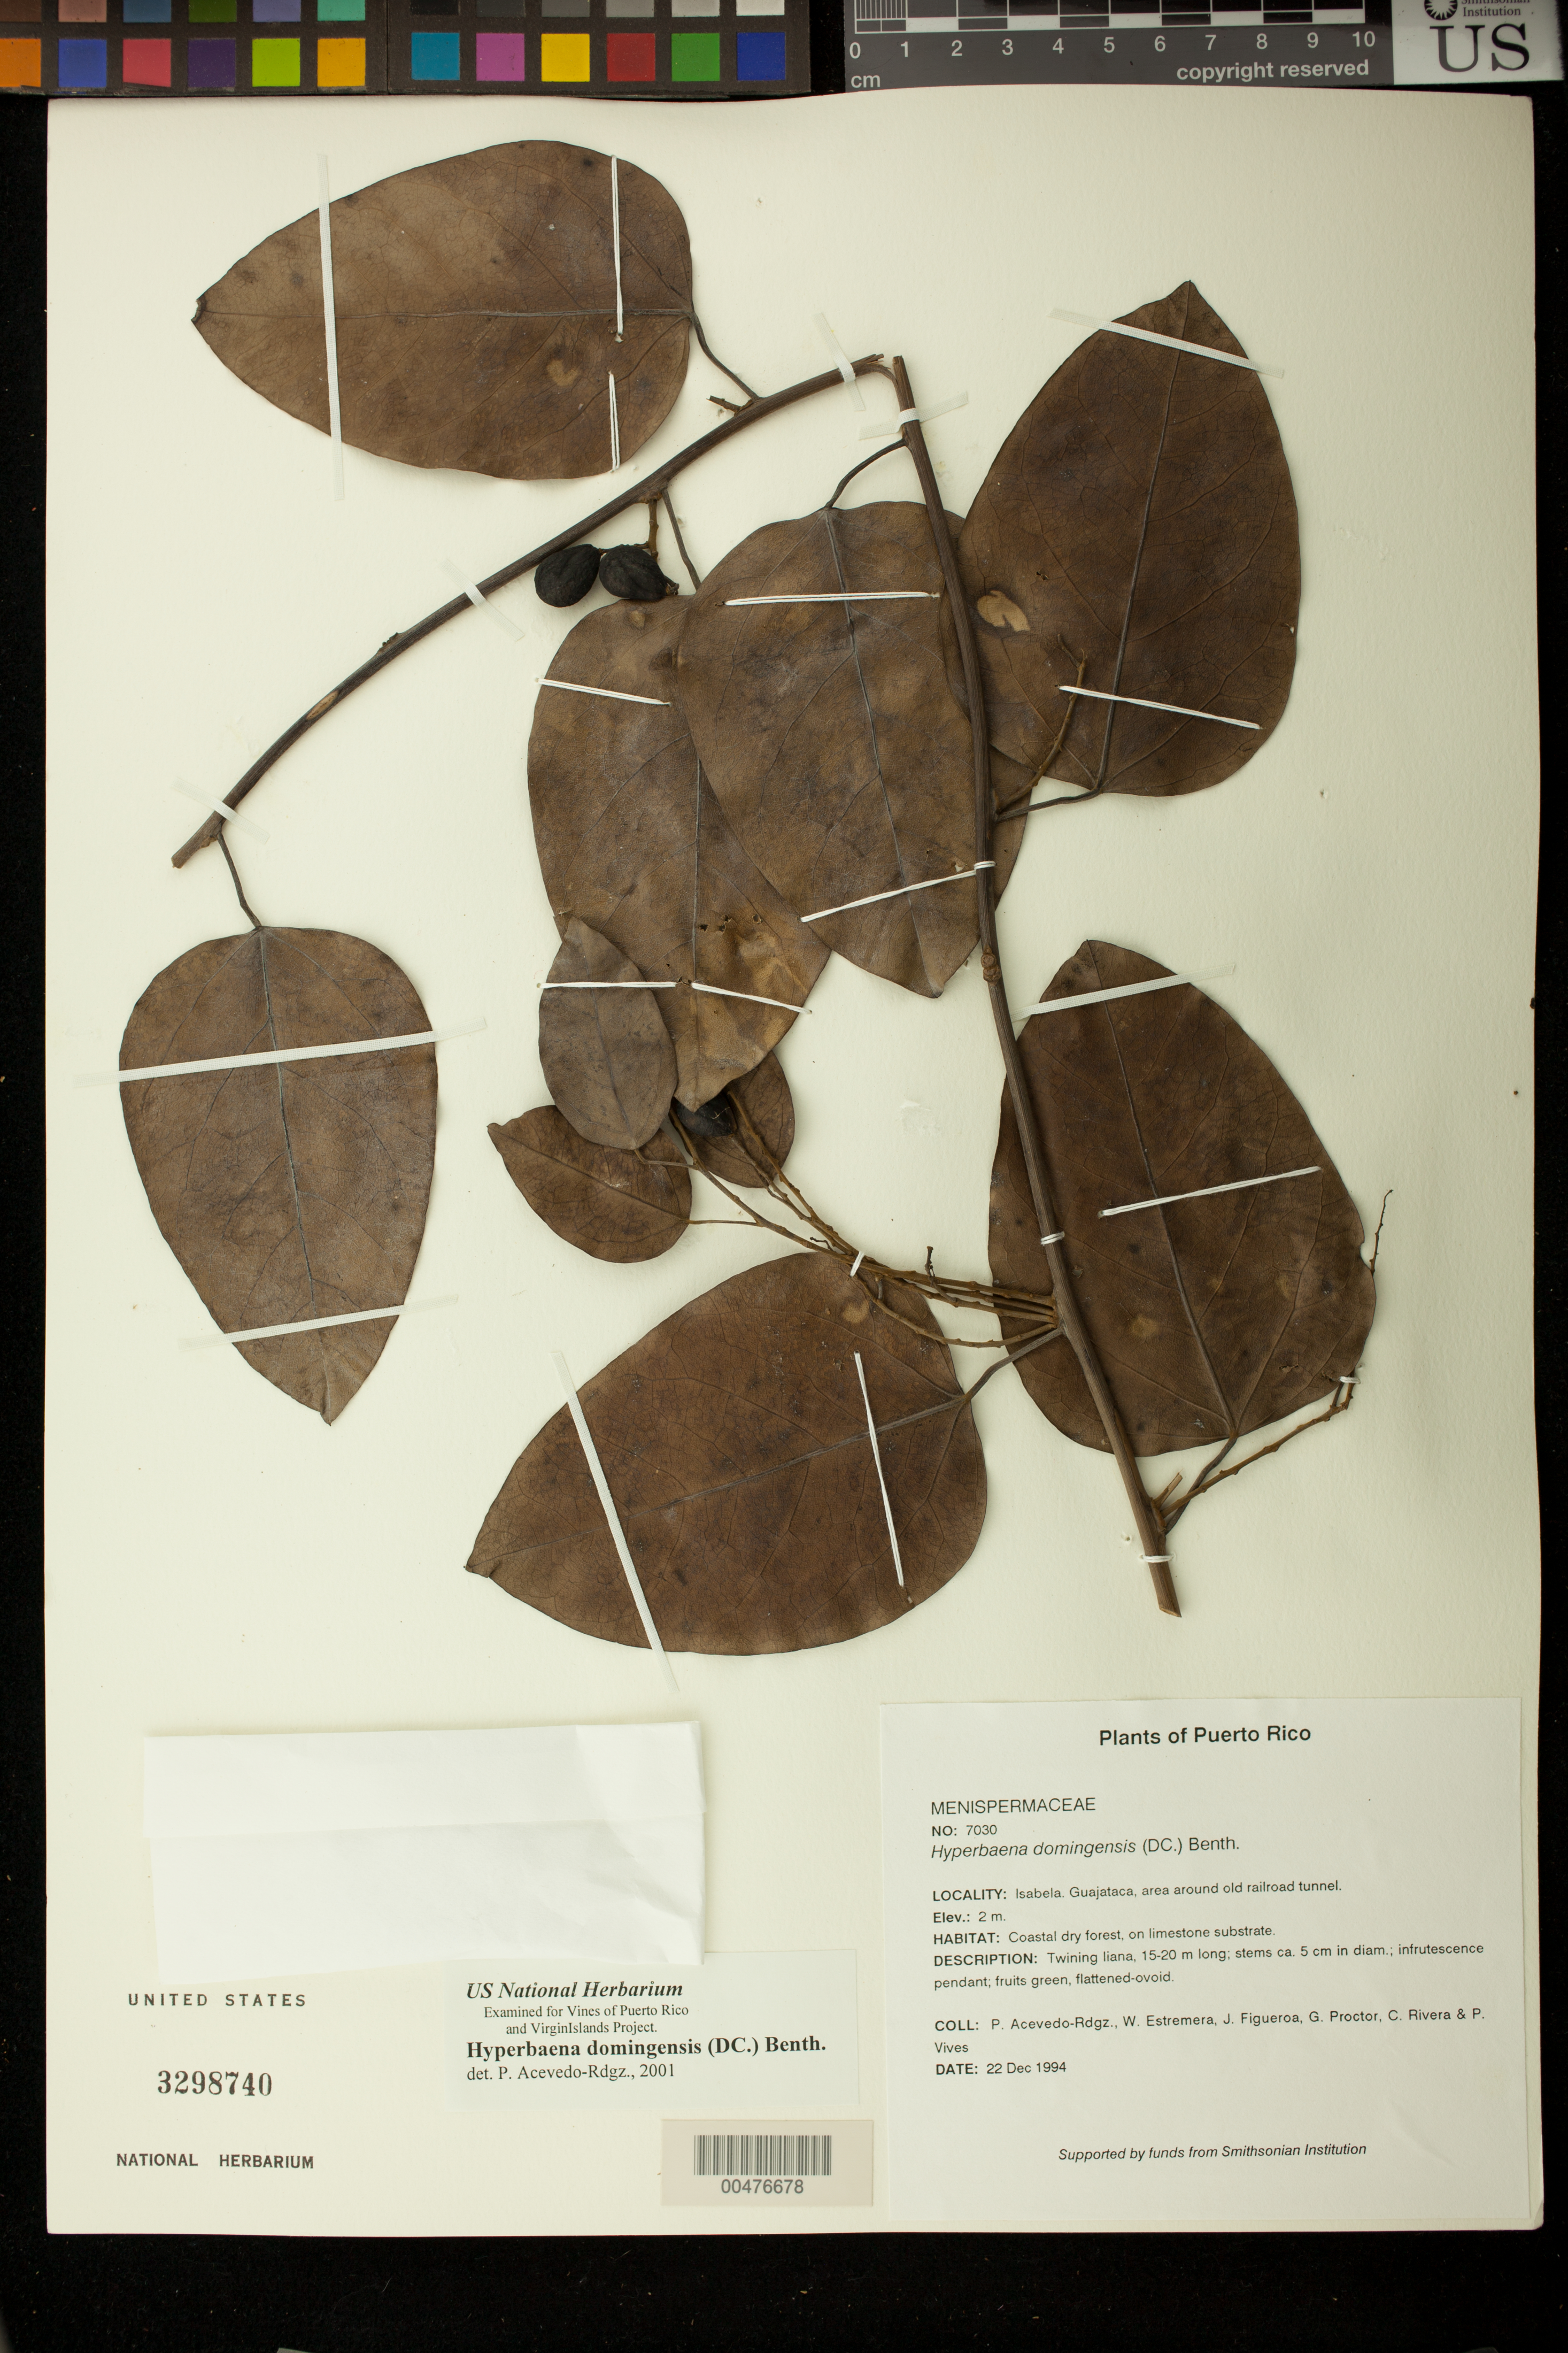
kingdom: Plantae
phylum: Tracheophyta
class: Magnoliopsida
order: Ranunculales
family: Menispermaceae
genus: Hyperbaena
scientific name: Hyperbaena domingensis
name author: (DC.) Benth.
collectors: P. Acevedo-Rodr., W. Estremera, J. Figueroa, G. R. Proctor, C. Rivera & P. Vives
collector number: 7030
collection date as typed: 22 Dec 1994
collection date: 1994-12-22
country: Puerto Rico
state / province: Isabela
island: Puerto Rico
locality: Isabela. Guajataca, area around old railroad tunnel.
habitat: Coastal dry forest, on limestone substrate.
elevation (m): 2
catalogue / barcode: US 3298740